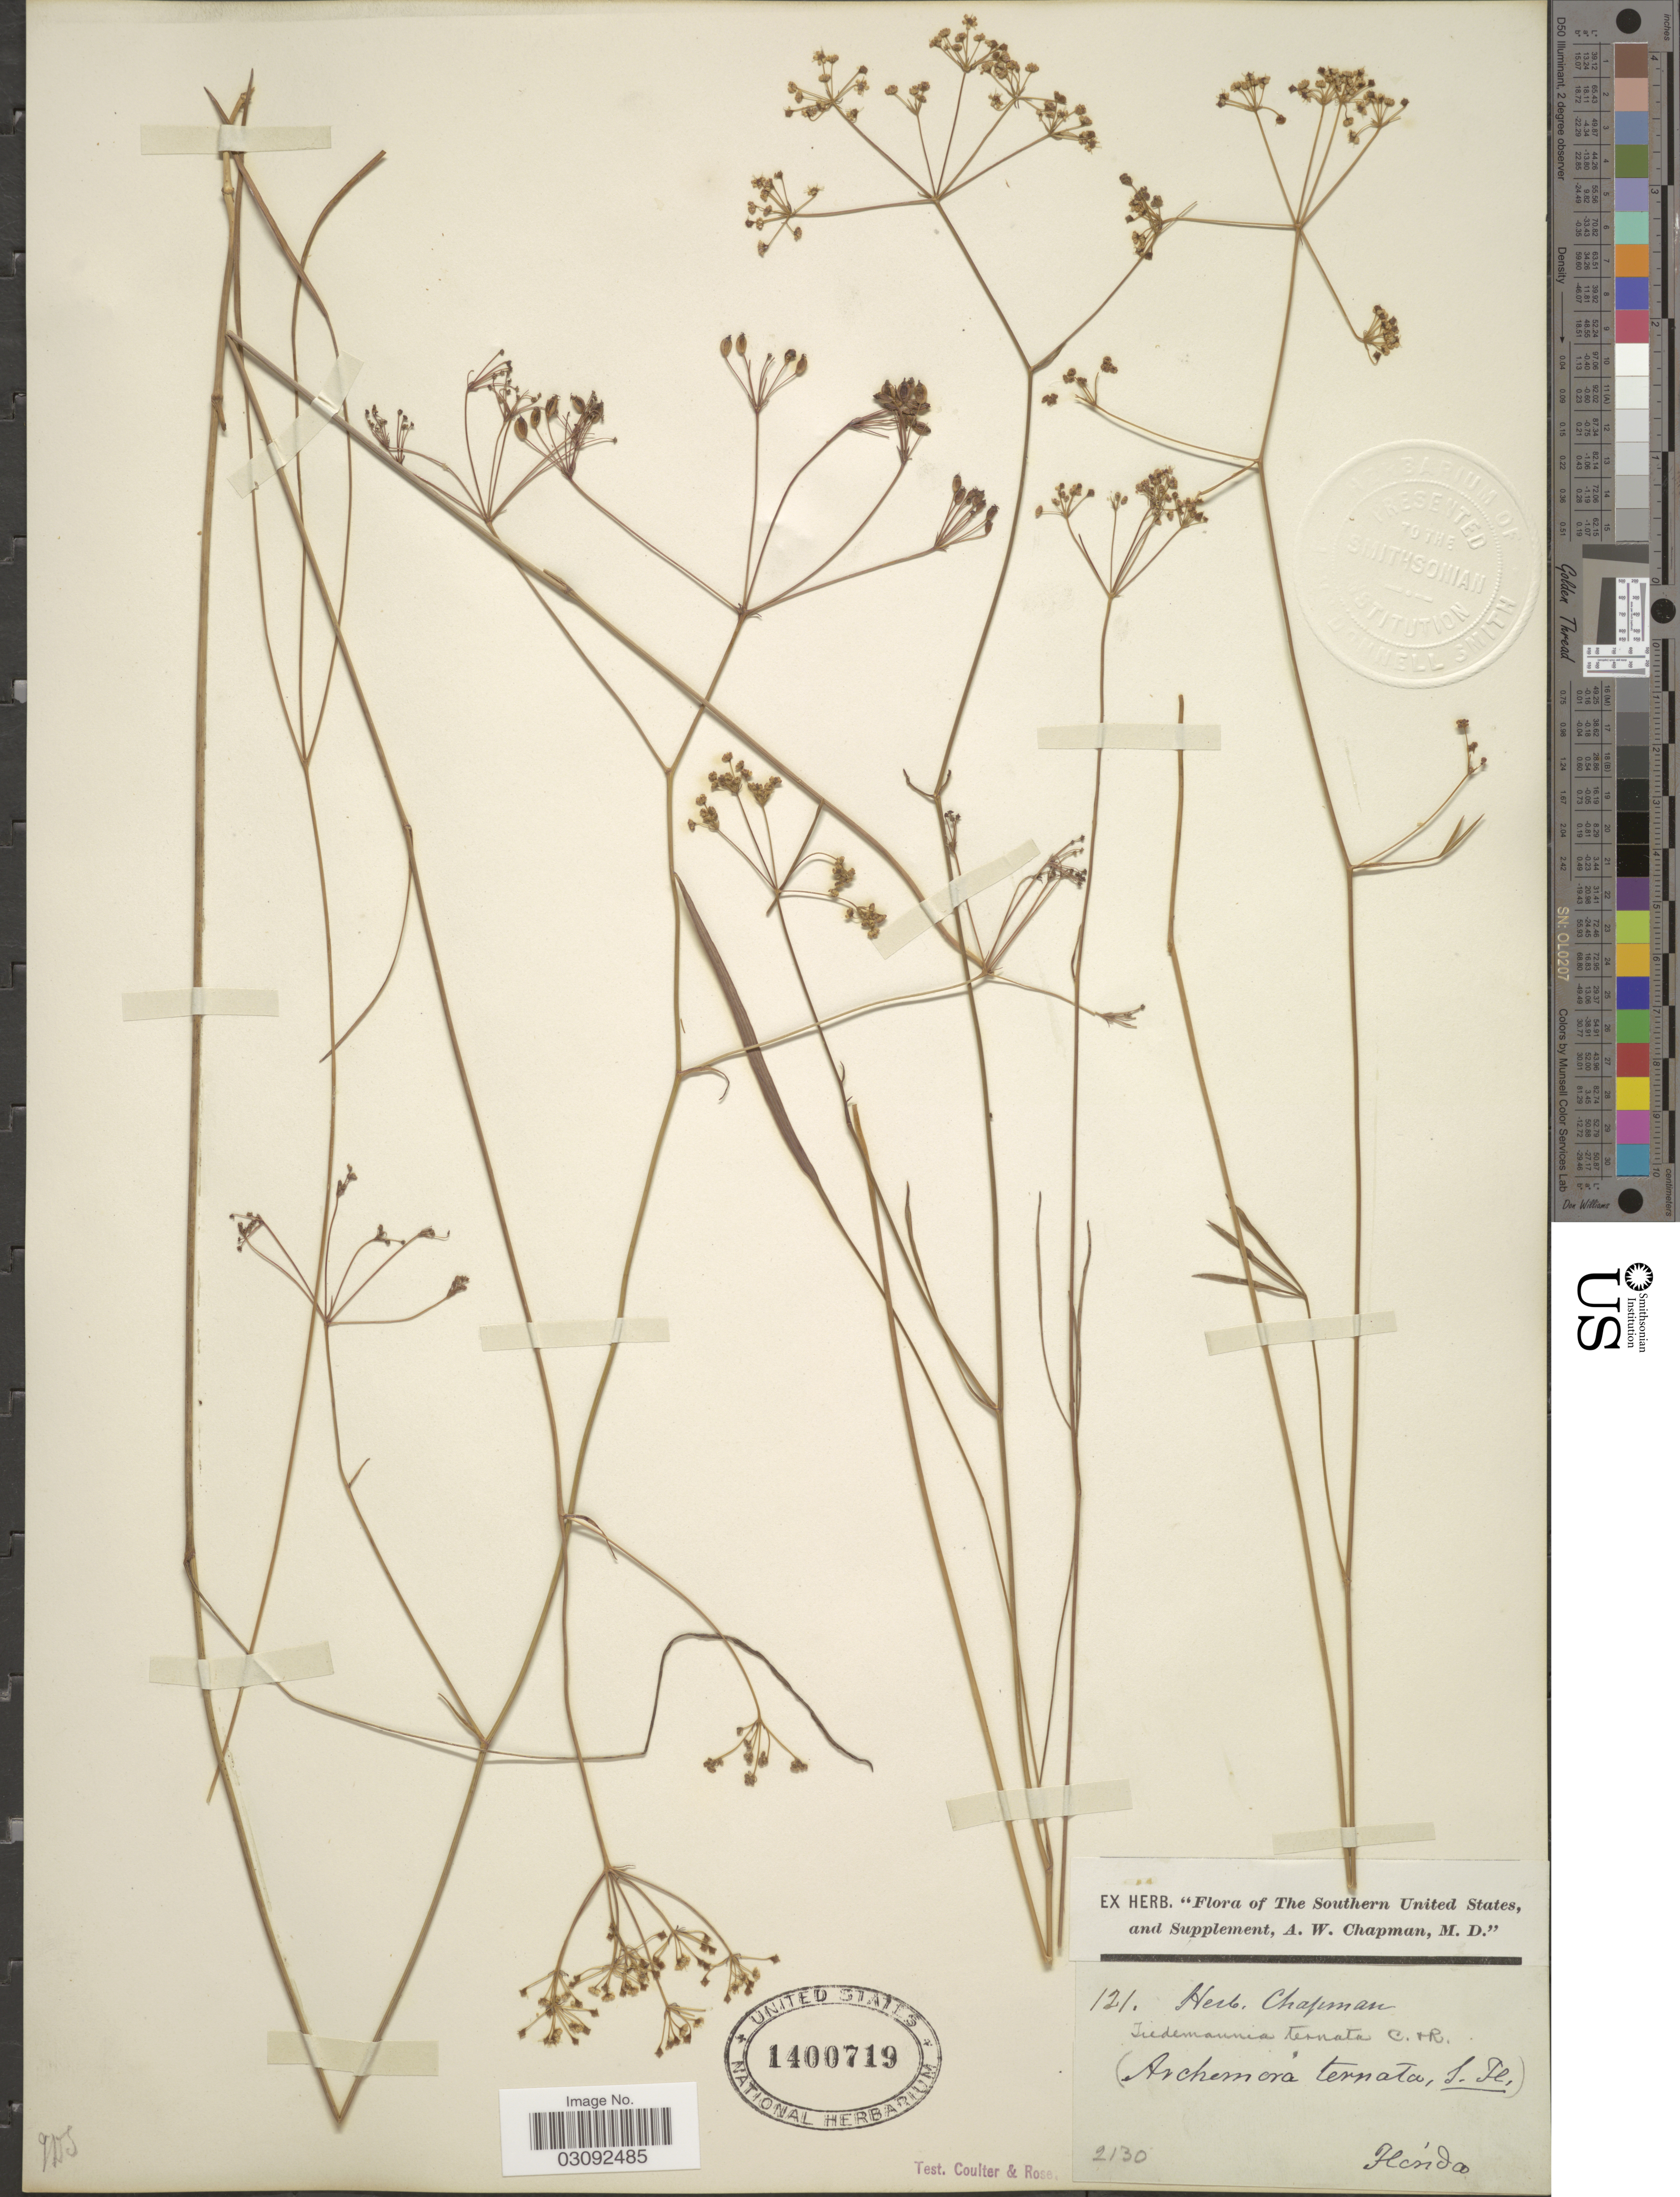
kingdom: Plantae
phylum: Tracheophyta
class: Magnoliopsida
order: Apiales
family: Apiaceae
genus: Oxypolis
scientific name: Oxypolis ternata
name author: (Nutt.) A. Heller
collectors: ex herb. A.W. Chapman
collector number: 121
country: United States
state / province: Florida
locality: Southern United States.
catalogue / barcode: US 1400719